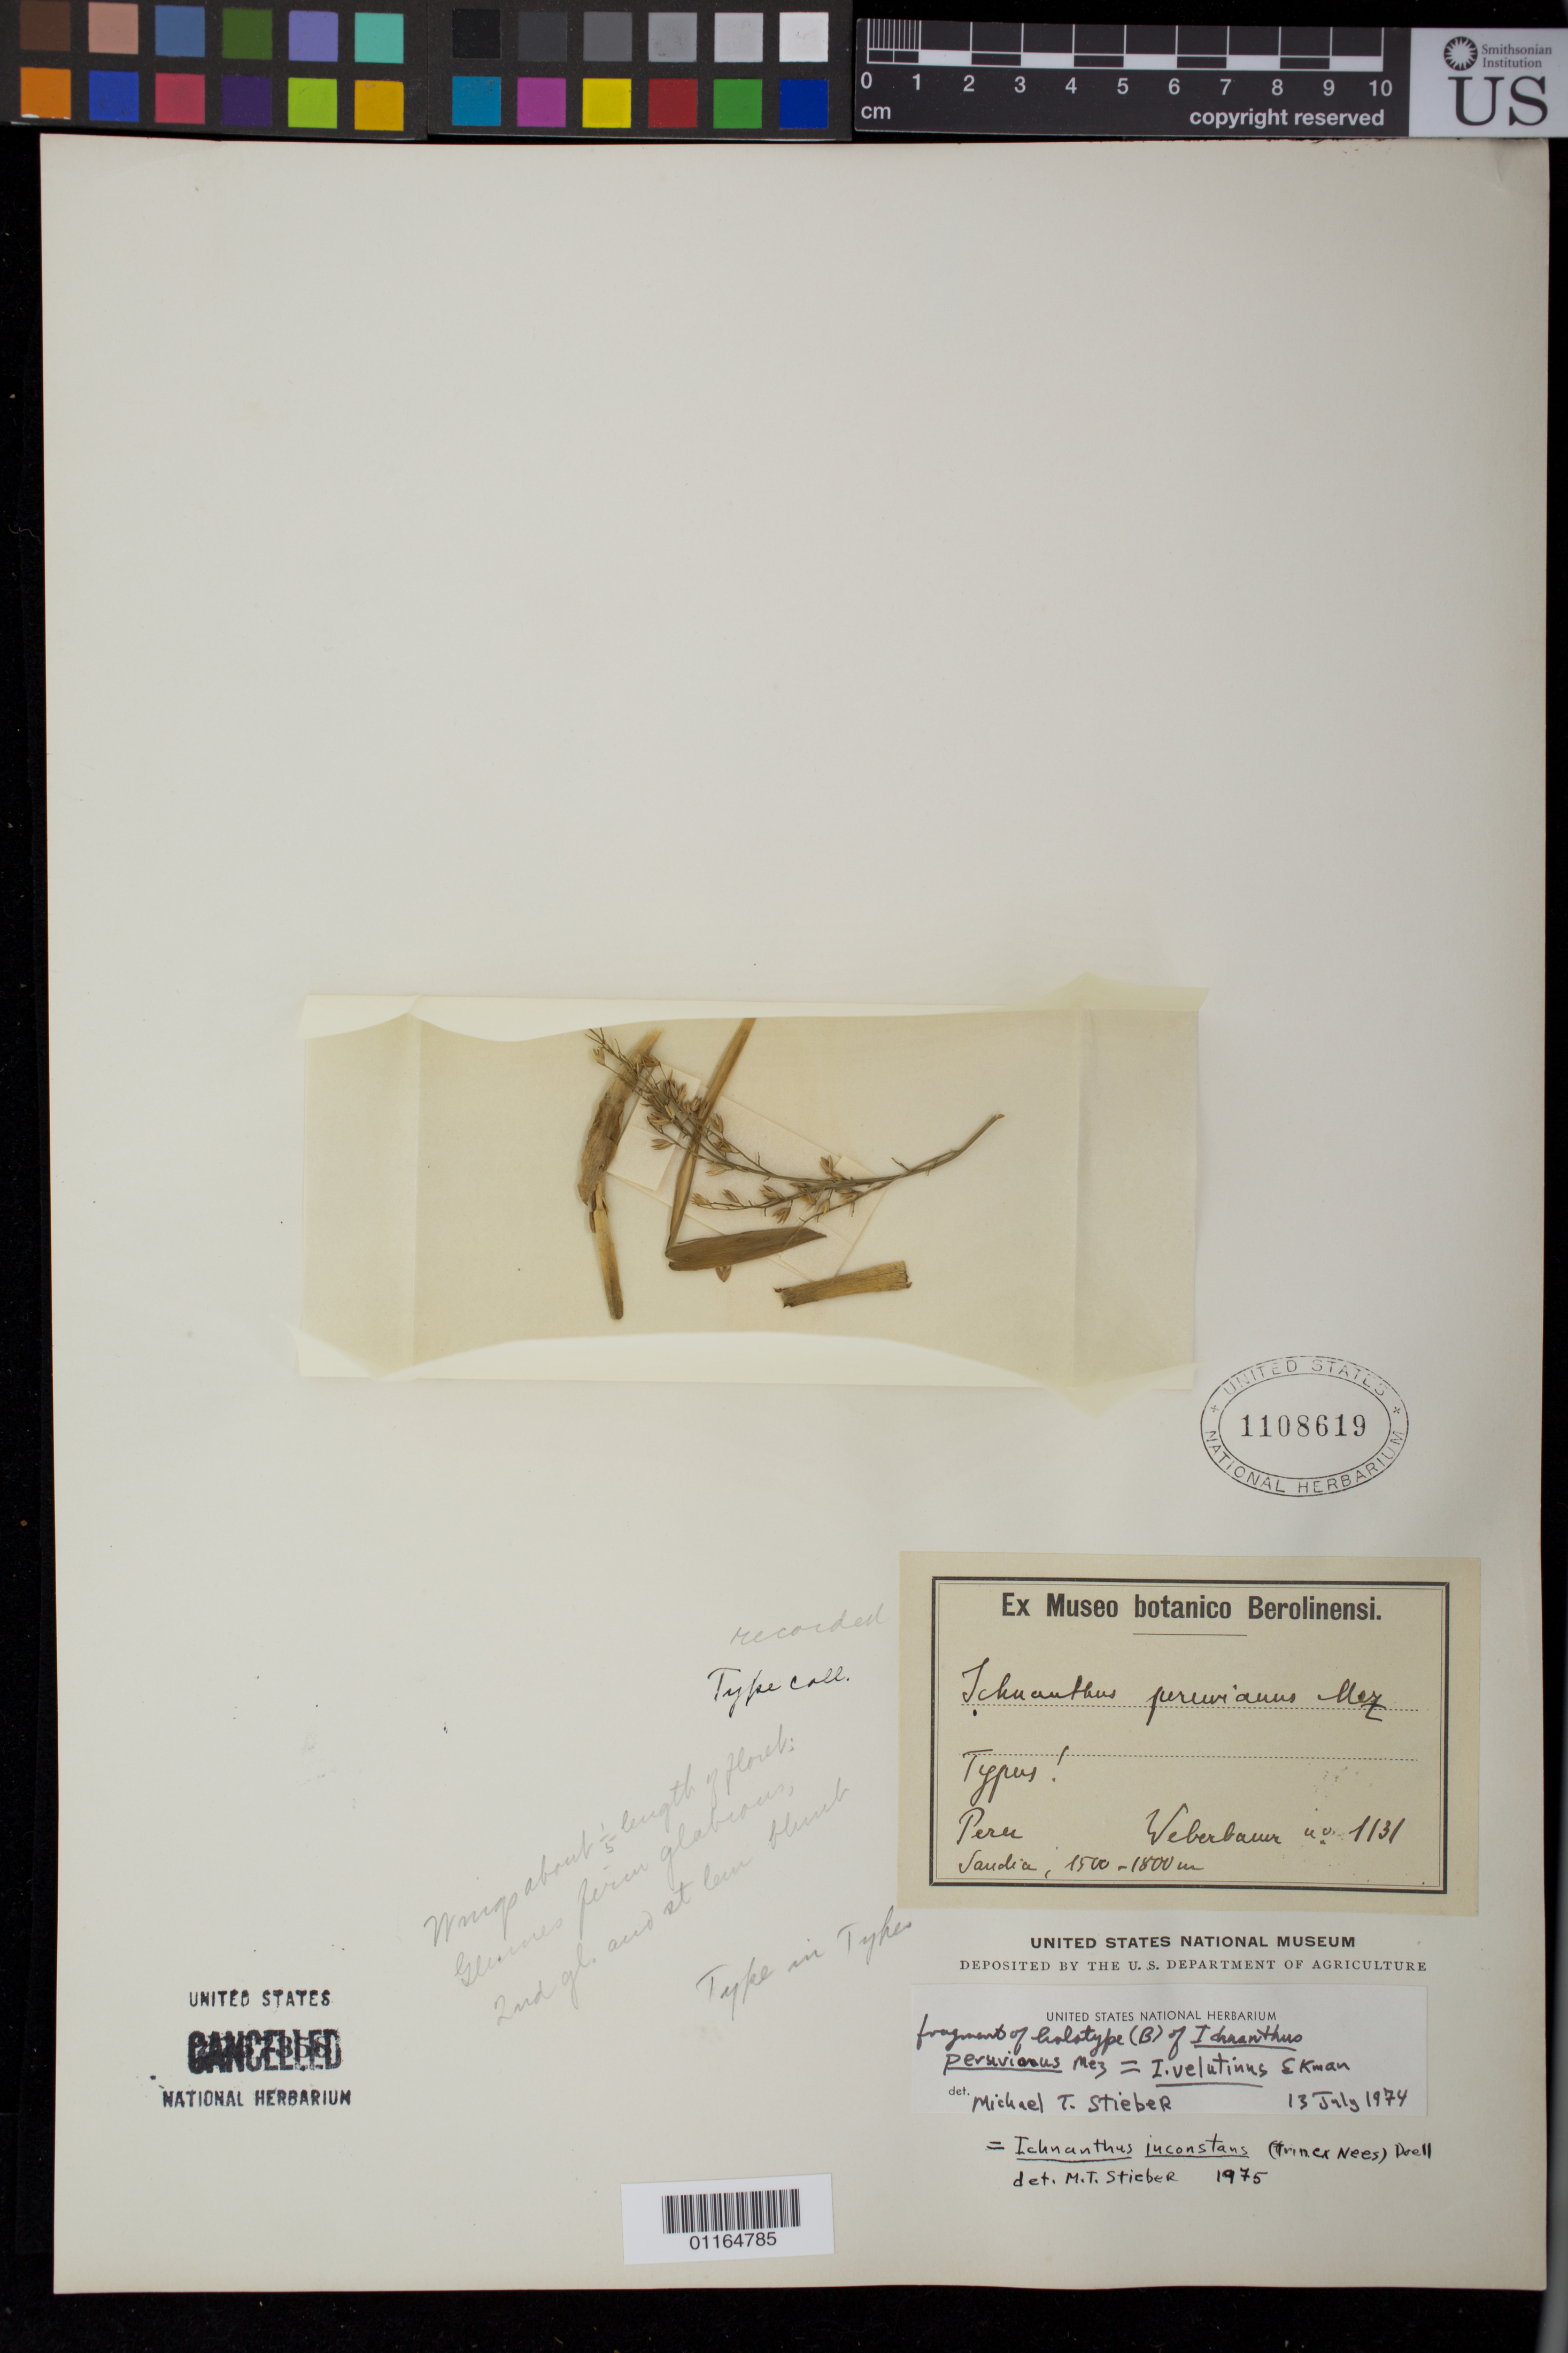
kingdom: Plantae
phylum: Tracheophyta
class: Liliopsida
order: Poales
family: Poaceae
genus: Ichnanthus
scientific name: Ichnanthus peruvianus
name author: Mez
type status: Isotype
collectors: A. Weberbauer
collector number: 1131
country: Peru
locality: Sandia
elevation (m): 1500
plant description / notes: Fragmentary material of type specimen ex herb. Berlin.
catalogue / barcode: US 1108619